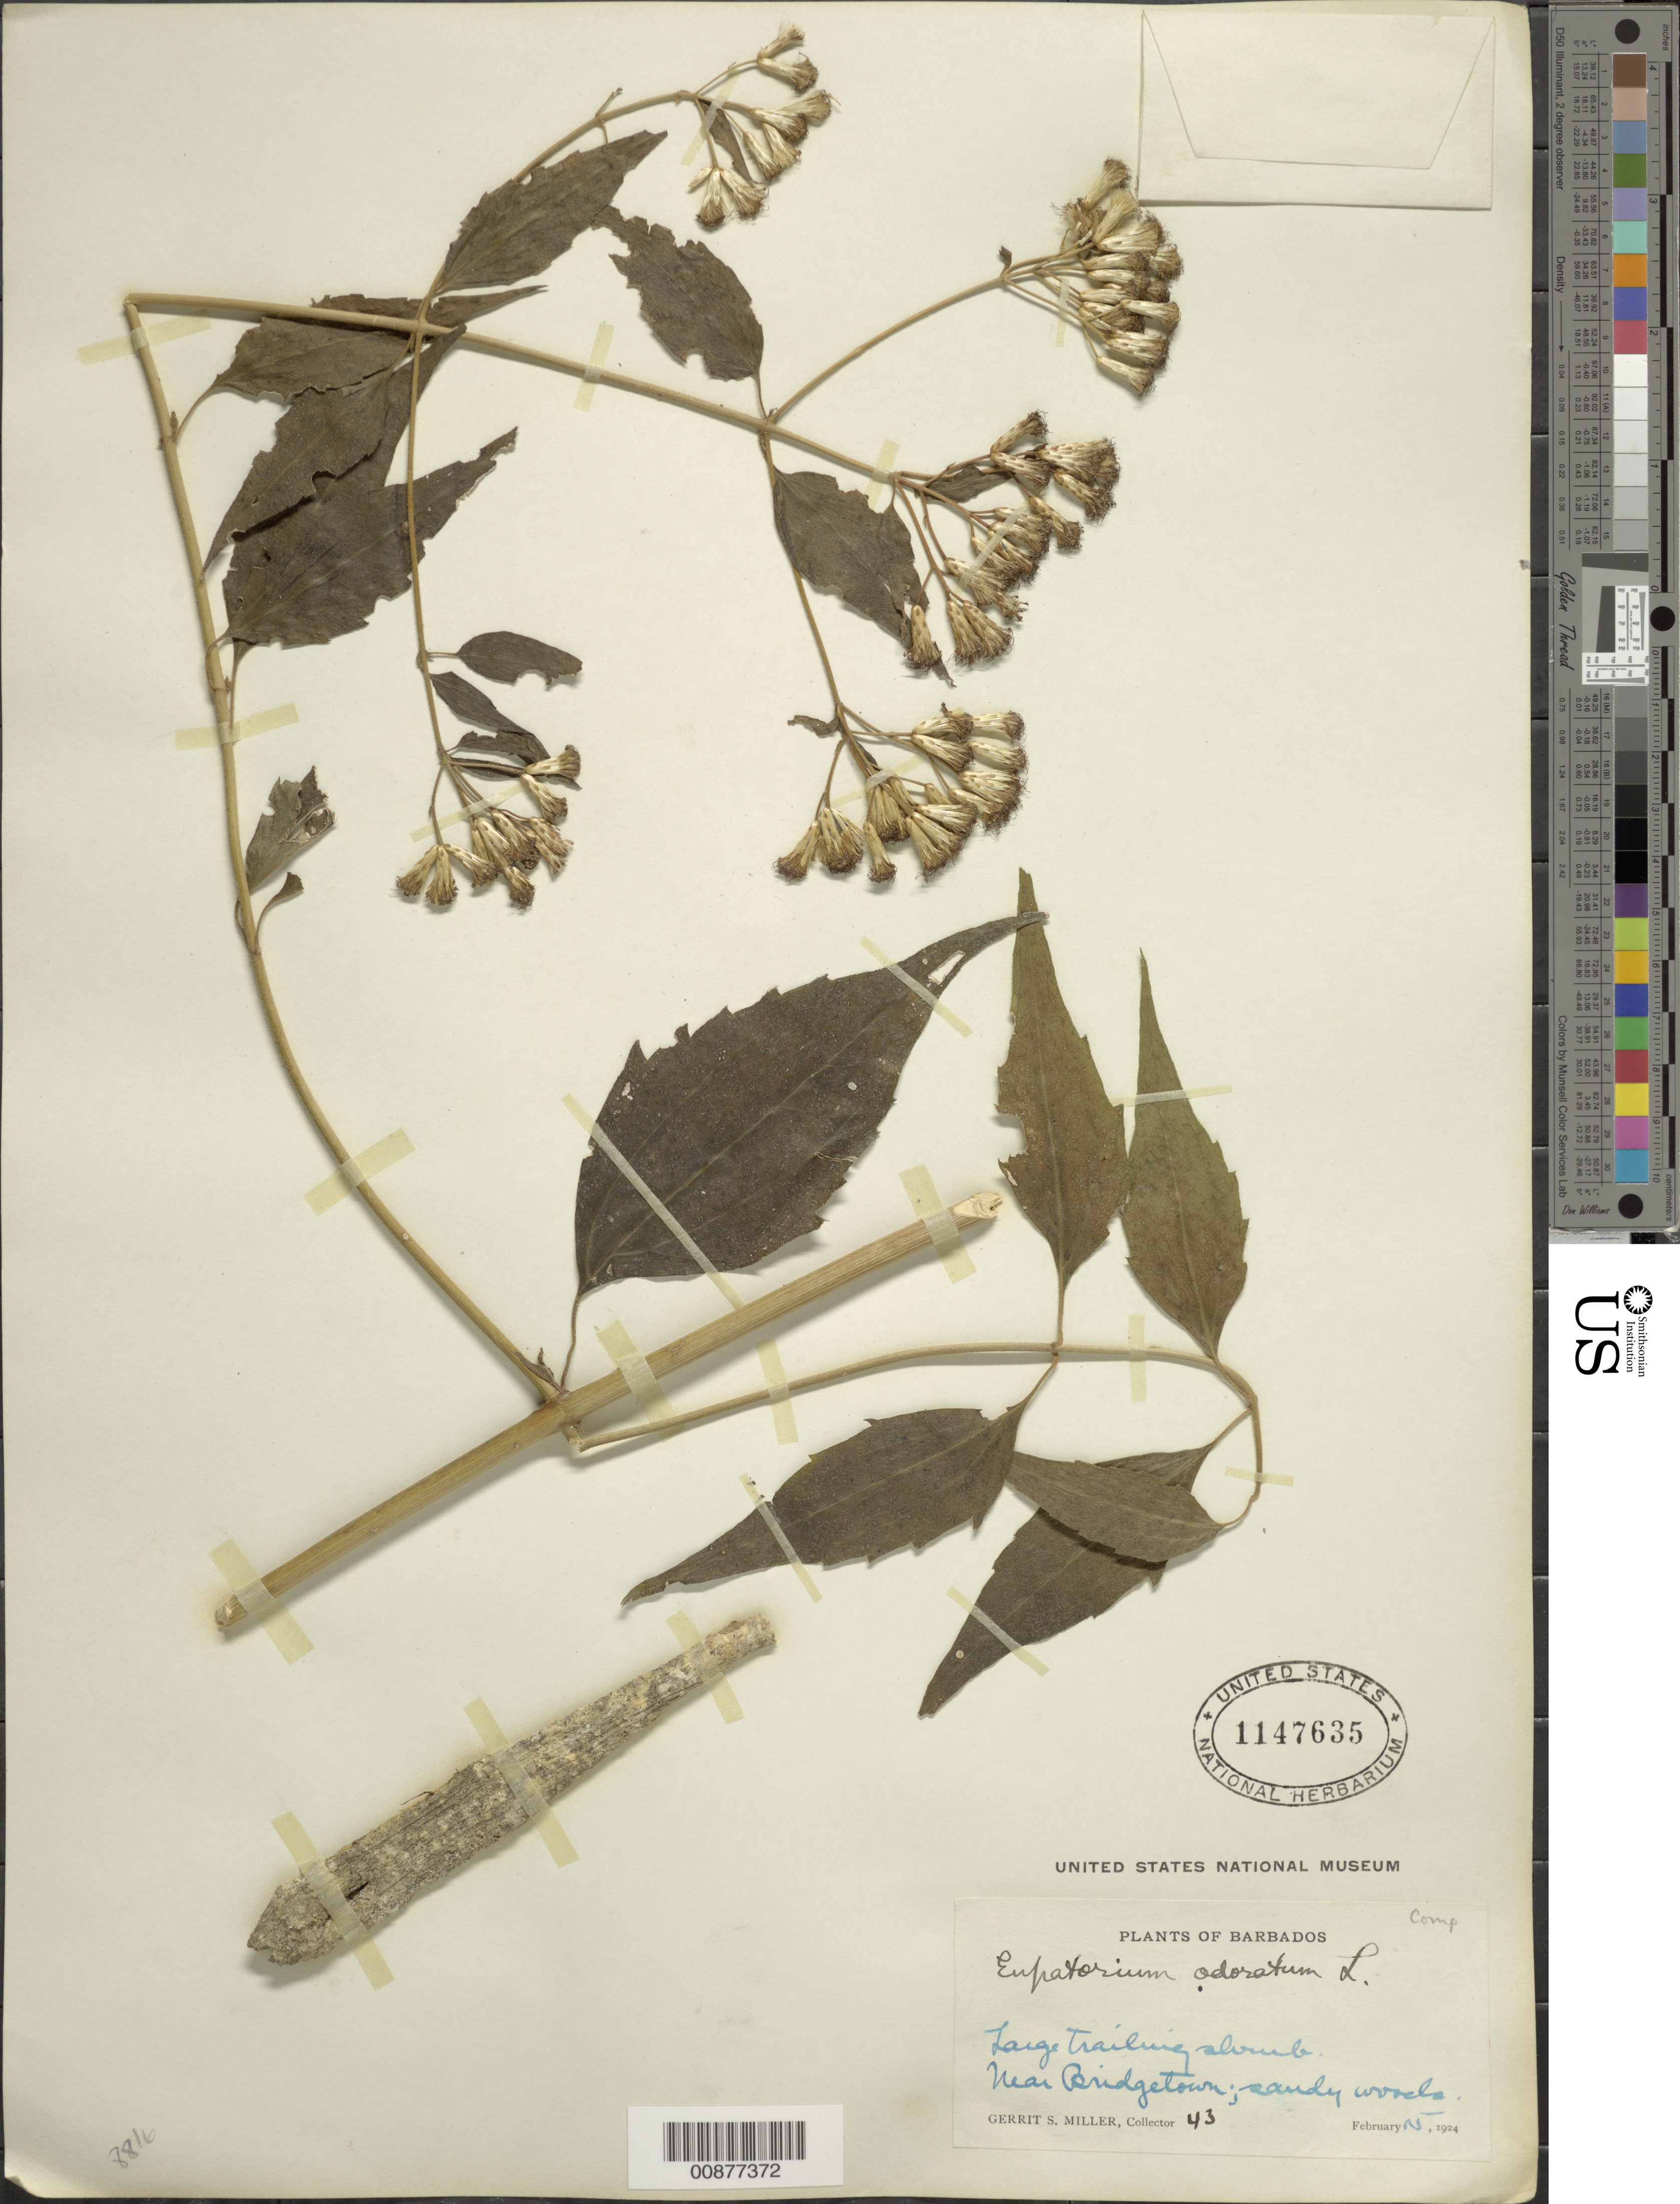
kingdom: Plantae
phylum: Tracheophyta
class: Magnoliopsida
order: Asterales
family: Asteraceae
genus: Chromolaena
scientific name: Chromolaena odorata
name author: (L.) R.M. King & H. Rob.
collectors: G. S. Miller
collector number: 43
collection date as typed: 05 Feb 1924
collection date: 1924-02-05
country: Barbados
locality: Near Bridgetown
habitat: Sandy woods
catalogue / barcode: US 1147635